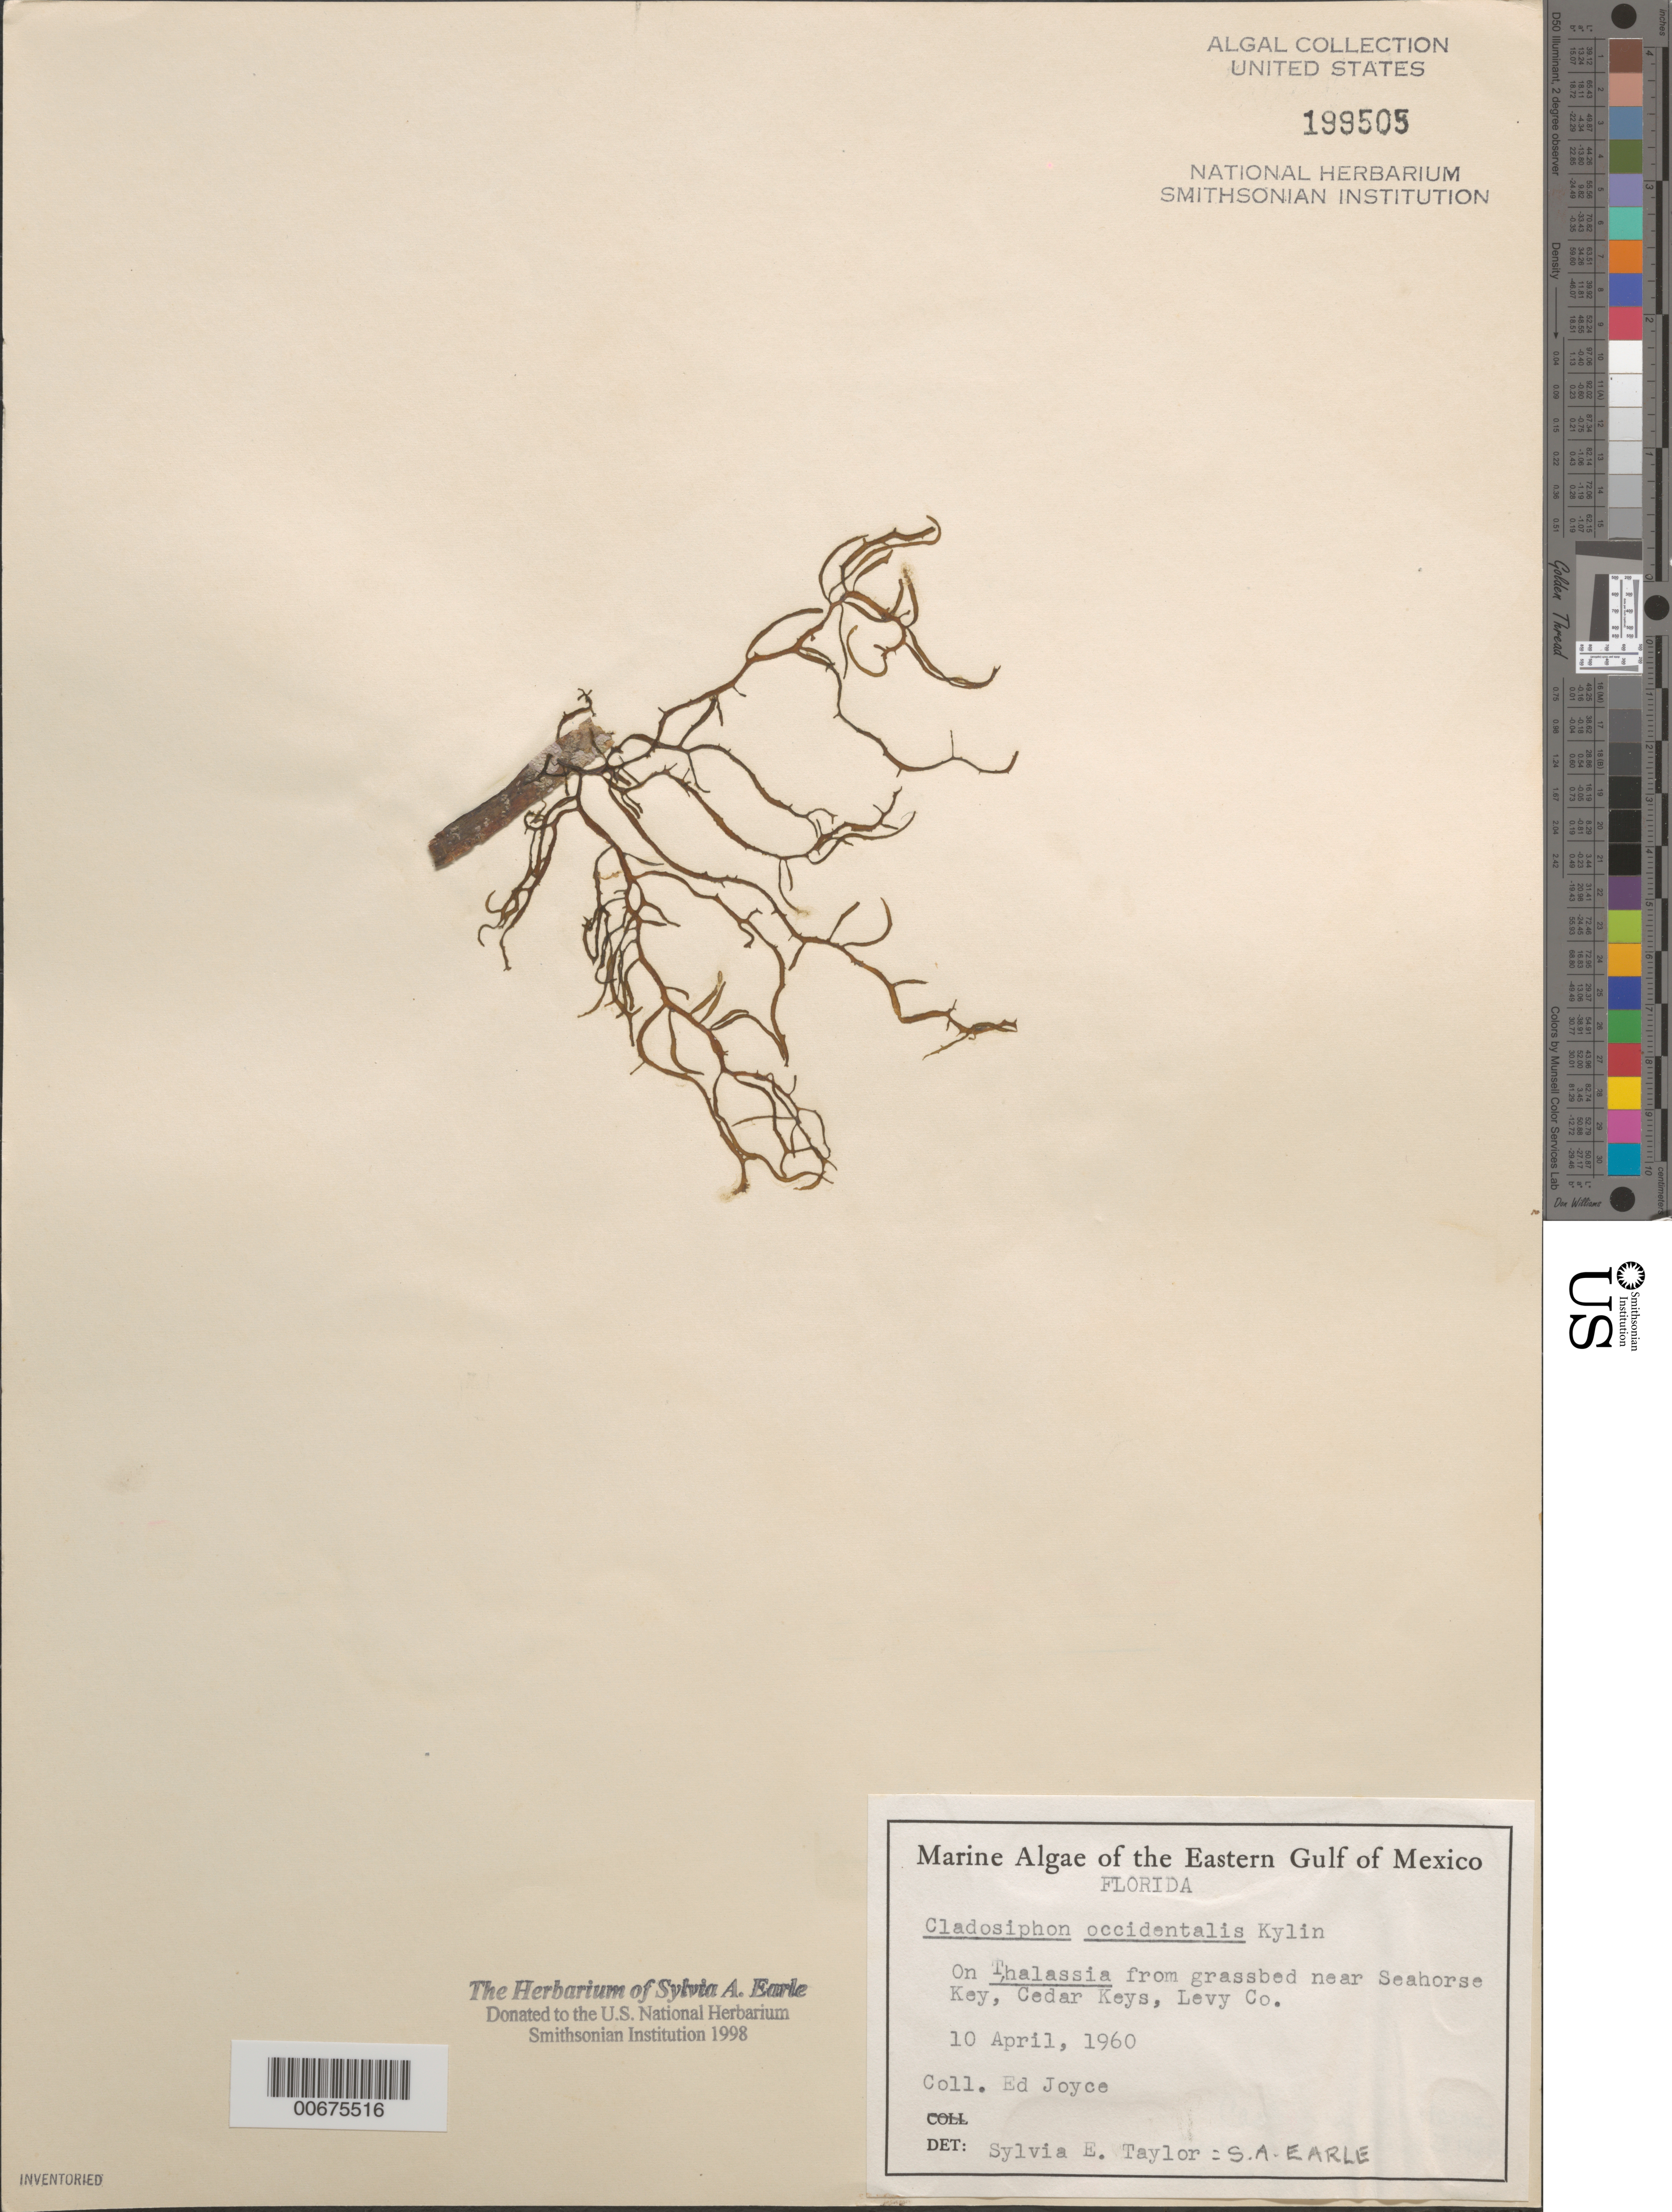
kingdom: Chromista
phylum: Ochrophyta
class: Phaeophyceae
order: Ectocarpales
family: Chordariaceae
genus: Cladosiphon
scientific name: Cladosiphon occidentalis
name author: Kylin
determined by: Earle, S. A.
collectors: E. Joyce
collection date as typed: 10 Apr 1960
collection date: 1960-04-10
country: United States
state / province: Florida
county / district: Levy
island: Seahorse Key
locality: Near Seahorse Key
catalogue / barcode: US 199505